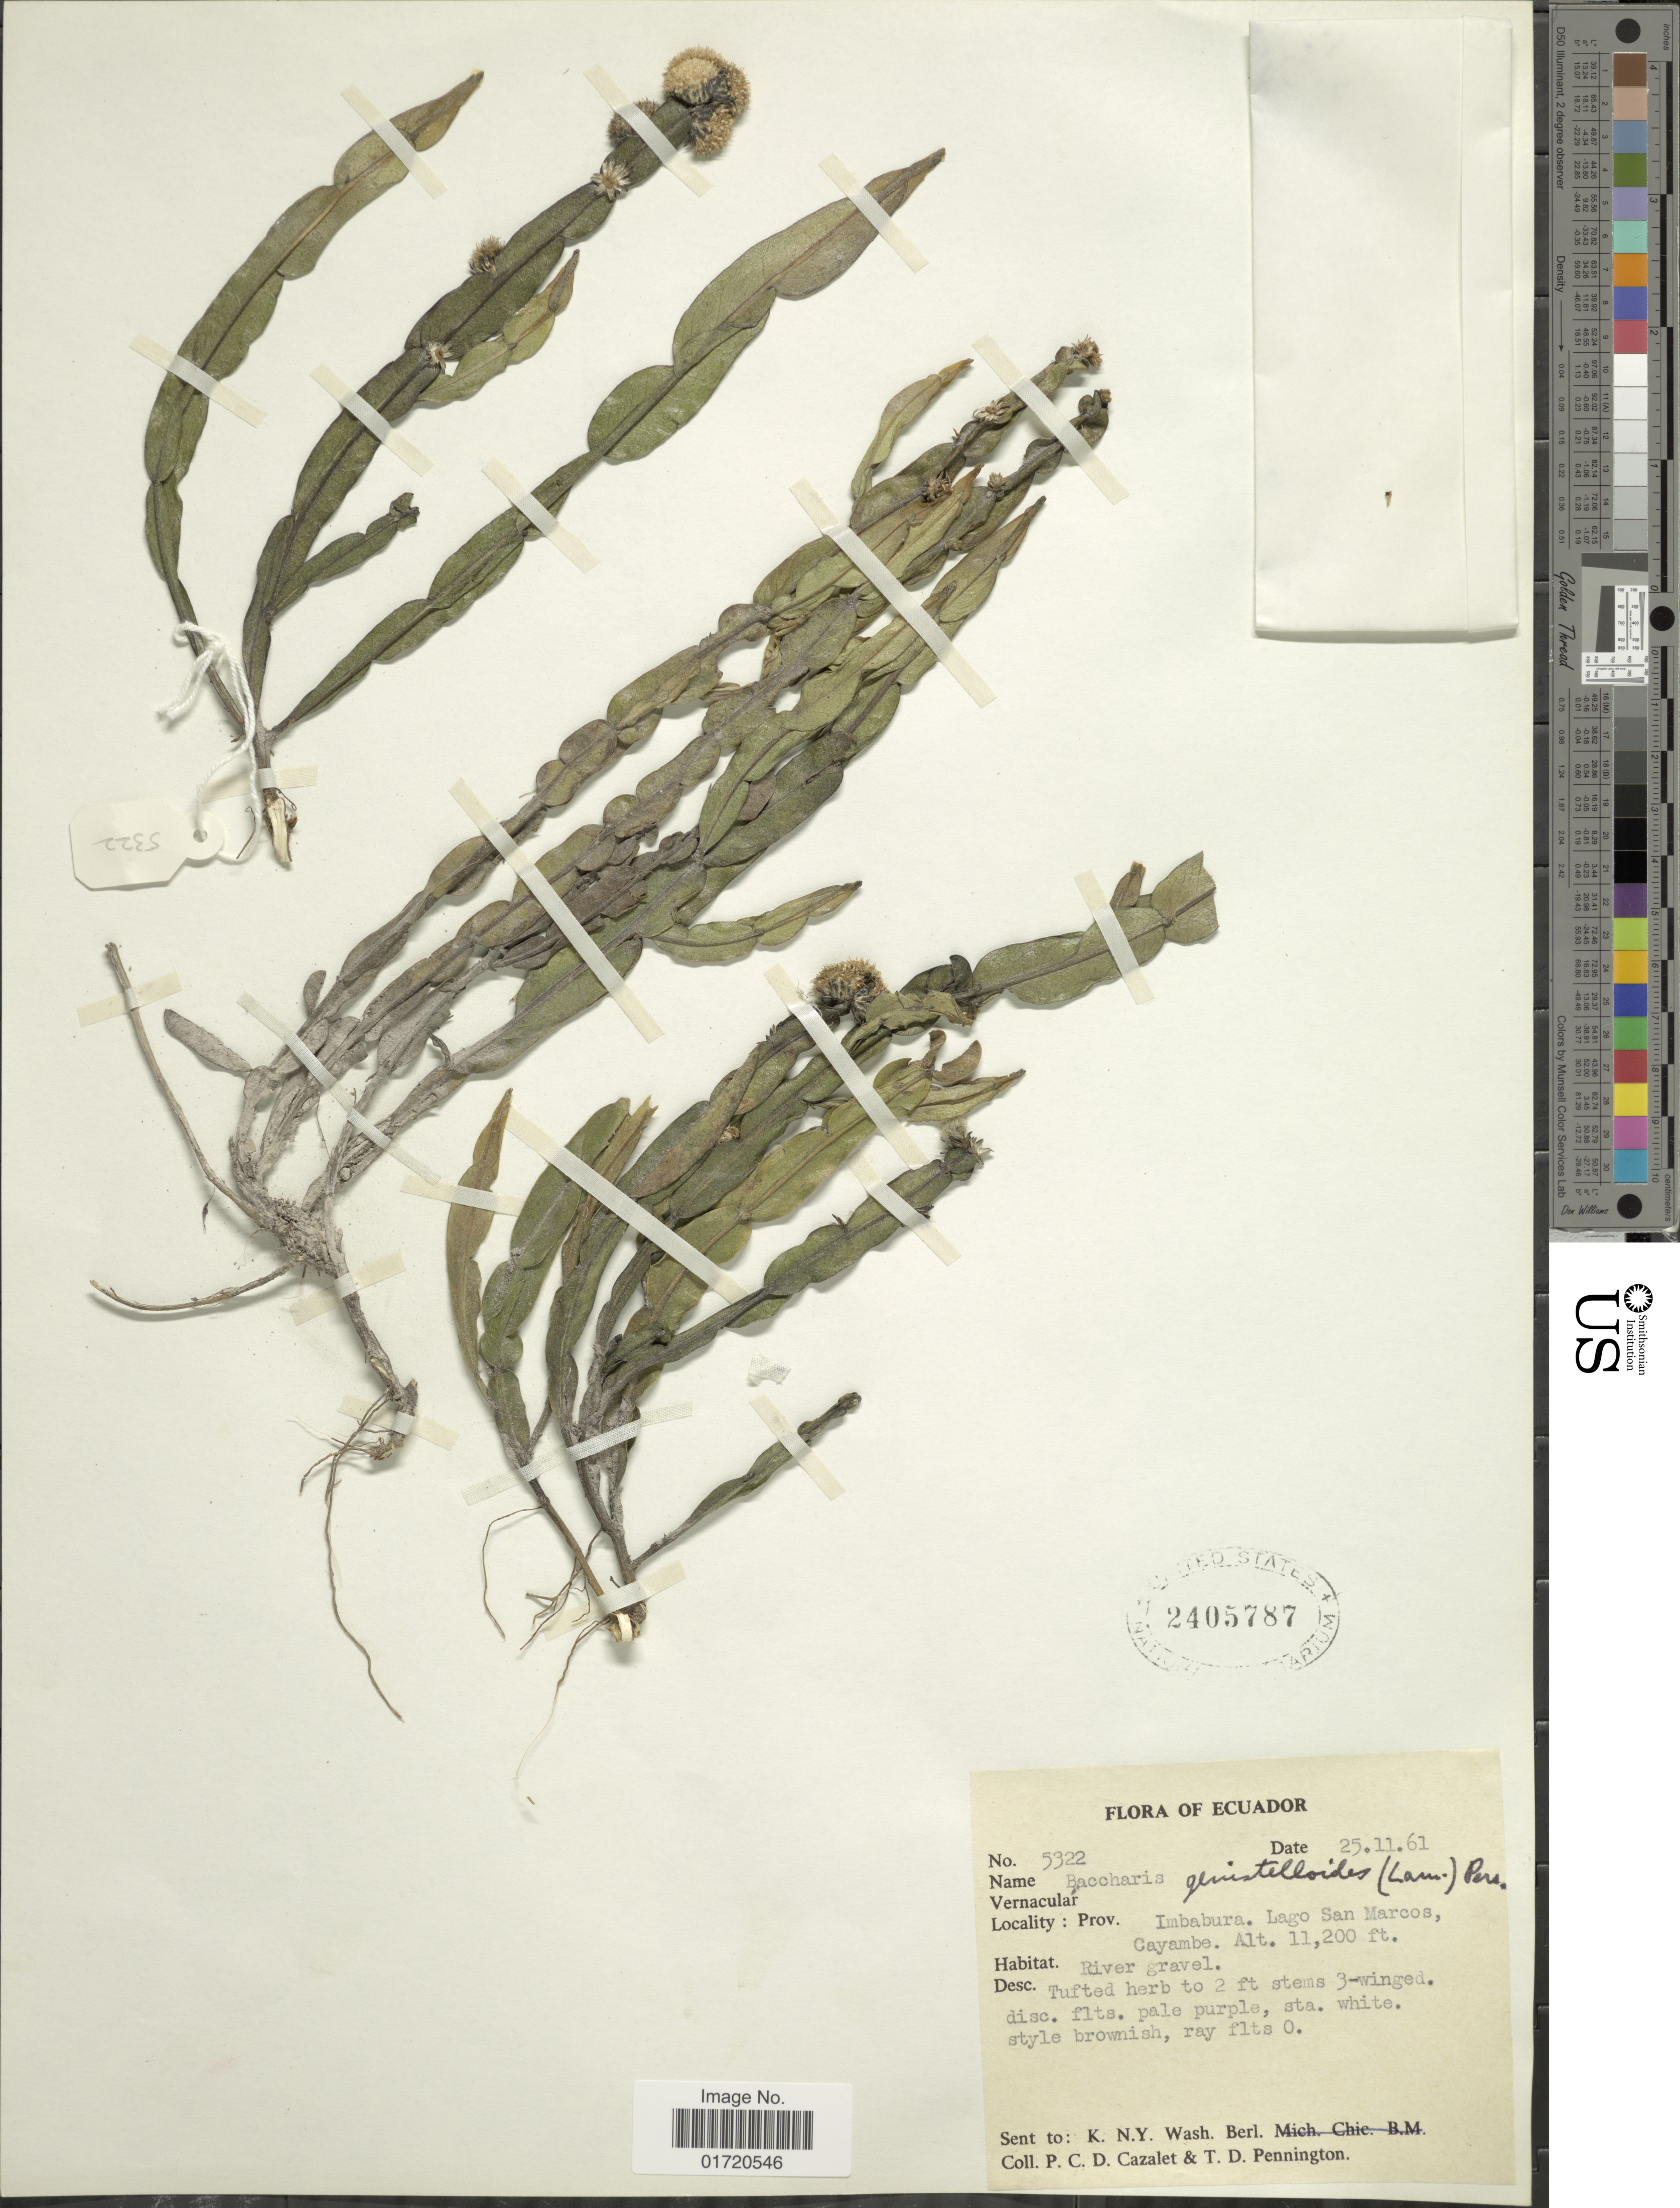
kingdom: Plantae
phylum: Tracheophyta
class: Magnoliopsida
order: Asterales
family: Asteraceae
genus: Baccharis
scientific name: Baccharis genistelloides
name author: (Lam.) Pers.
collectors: P. C. D. Cazalet & T. D. Pennington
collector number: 5322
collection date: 1961-11-25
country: Ecuador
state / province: Imbabura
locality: Lago San Marcos, cayambe.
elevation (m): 3414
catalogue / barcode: US 2405787